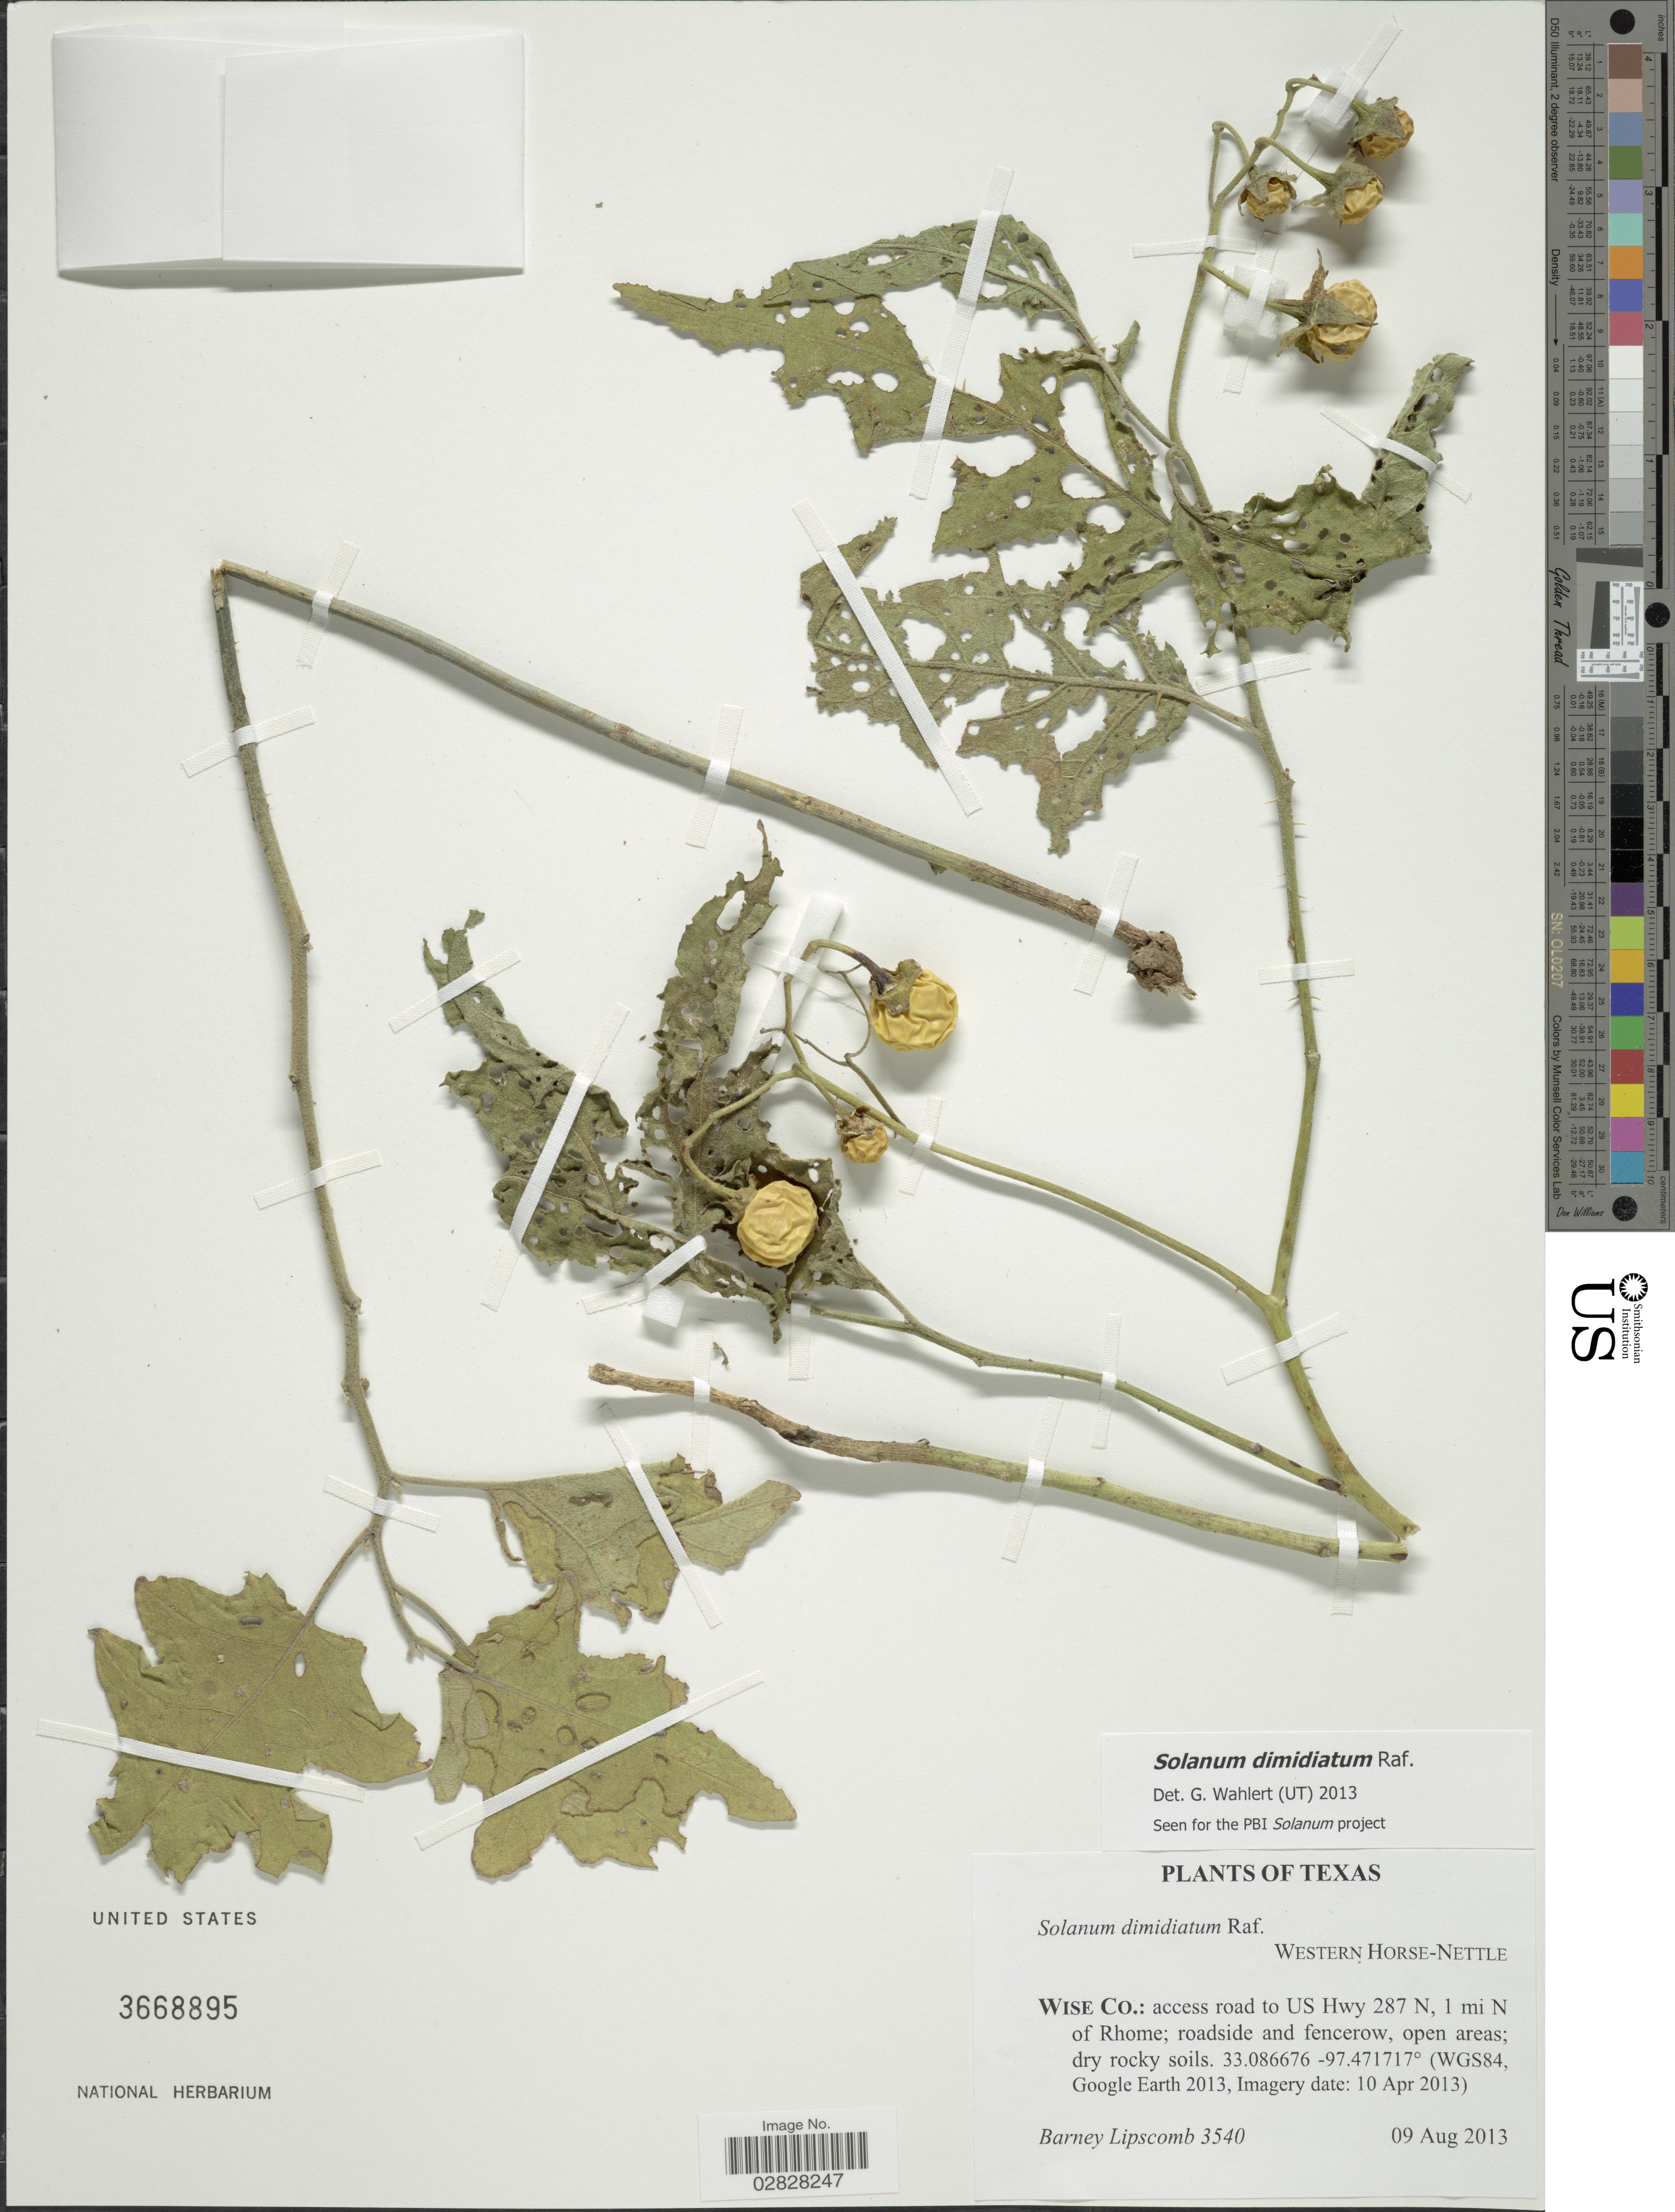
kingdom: Plantae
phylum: Tracheophyta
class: Magnoliopsida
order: Solanales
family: Solanaceae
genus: Solanum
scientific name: Solanum dimidiatum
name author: Raf.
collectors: B. Lipscomb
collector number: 3540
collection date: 2013-08-09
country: United States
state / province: Texas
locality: Wise Co.: access road to US Hwy 287 N, 1 mi N of Rhome; roadside and fencerow, open areas. (WGS84, Google Earth 2013).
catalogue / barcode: US 3668895